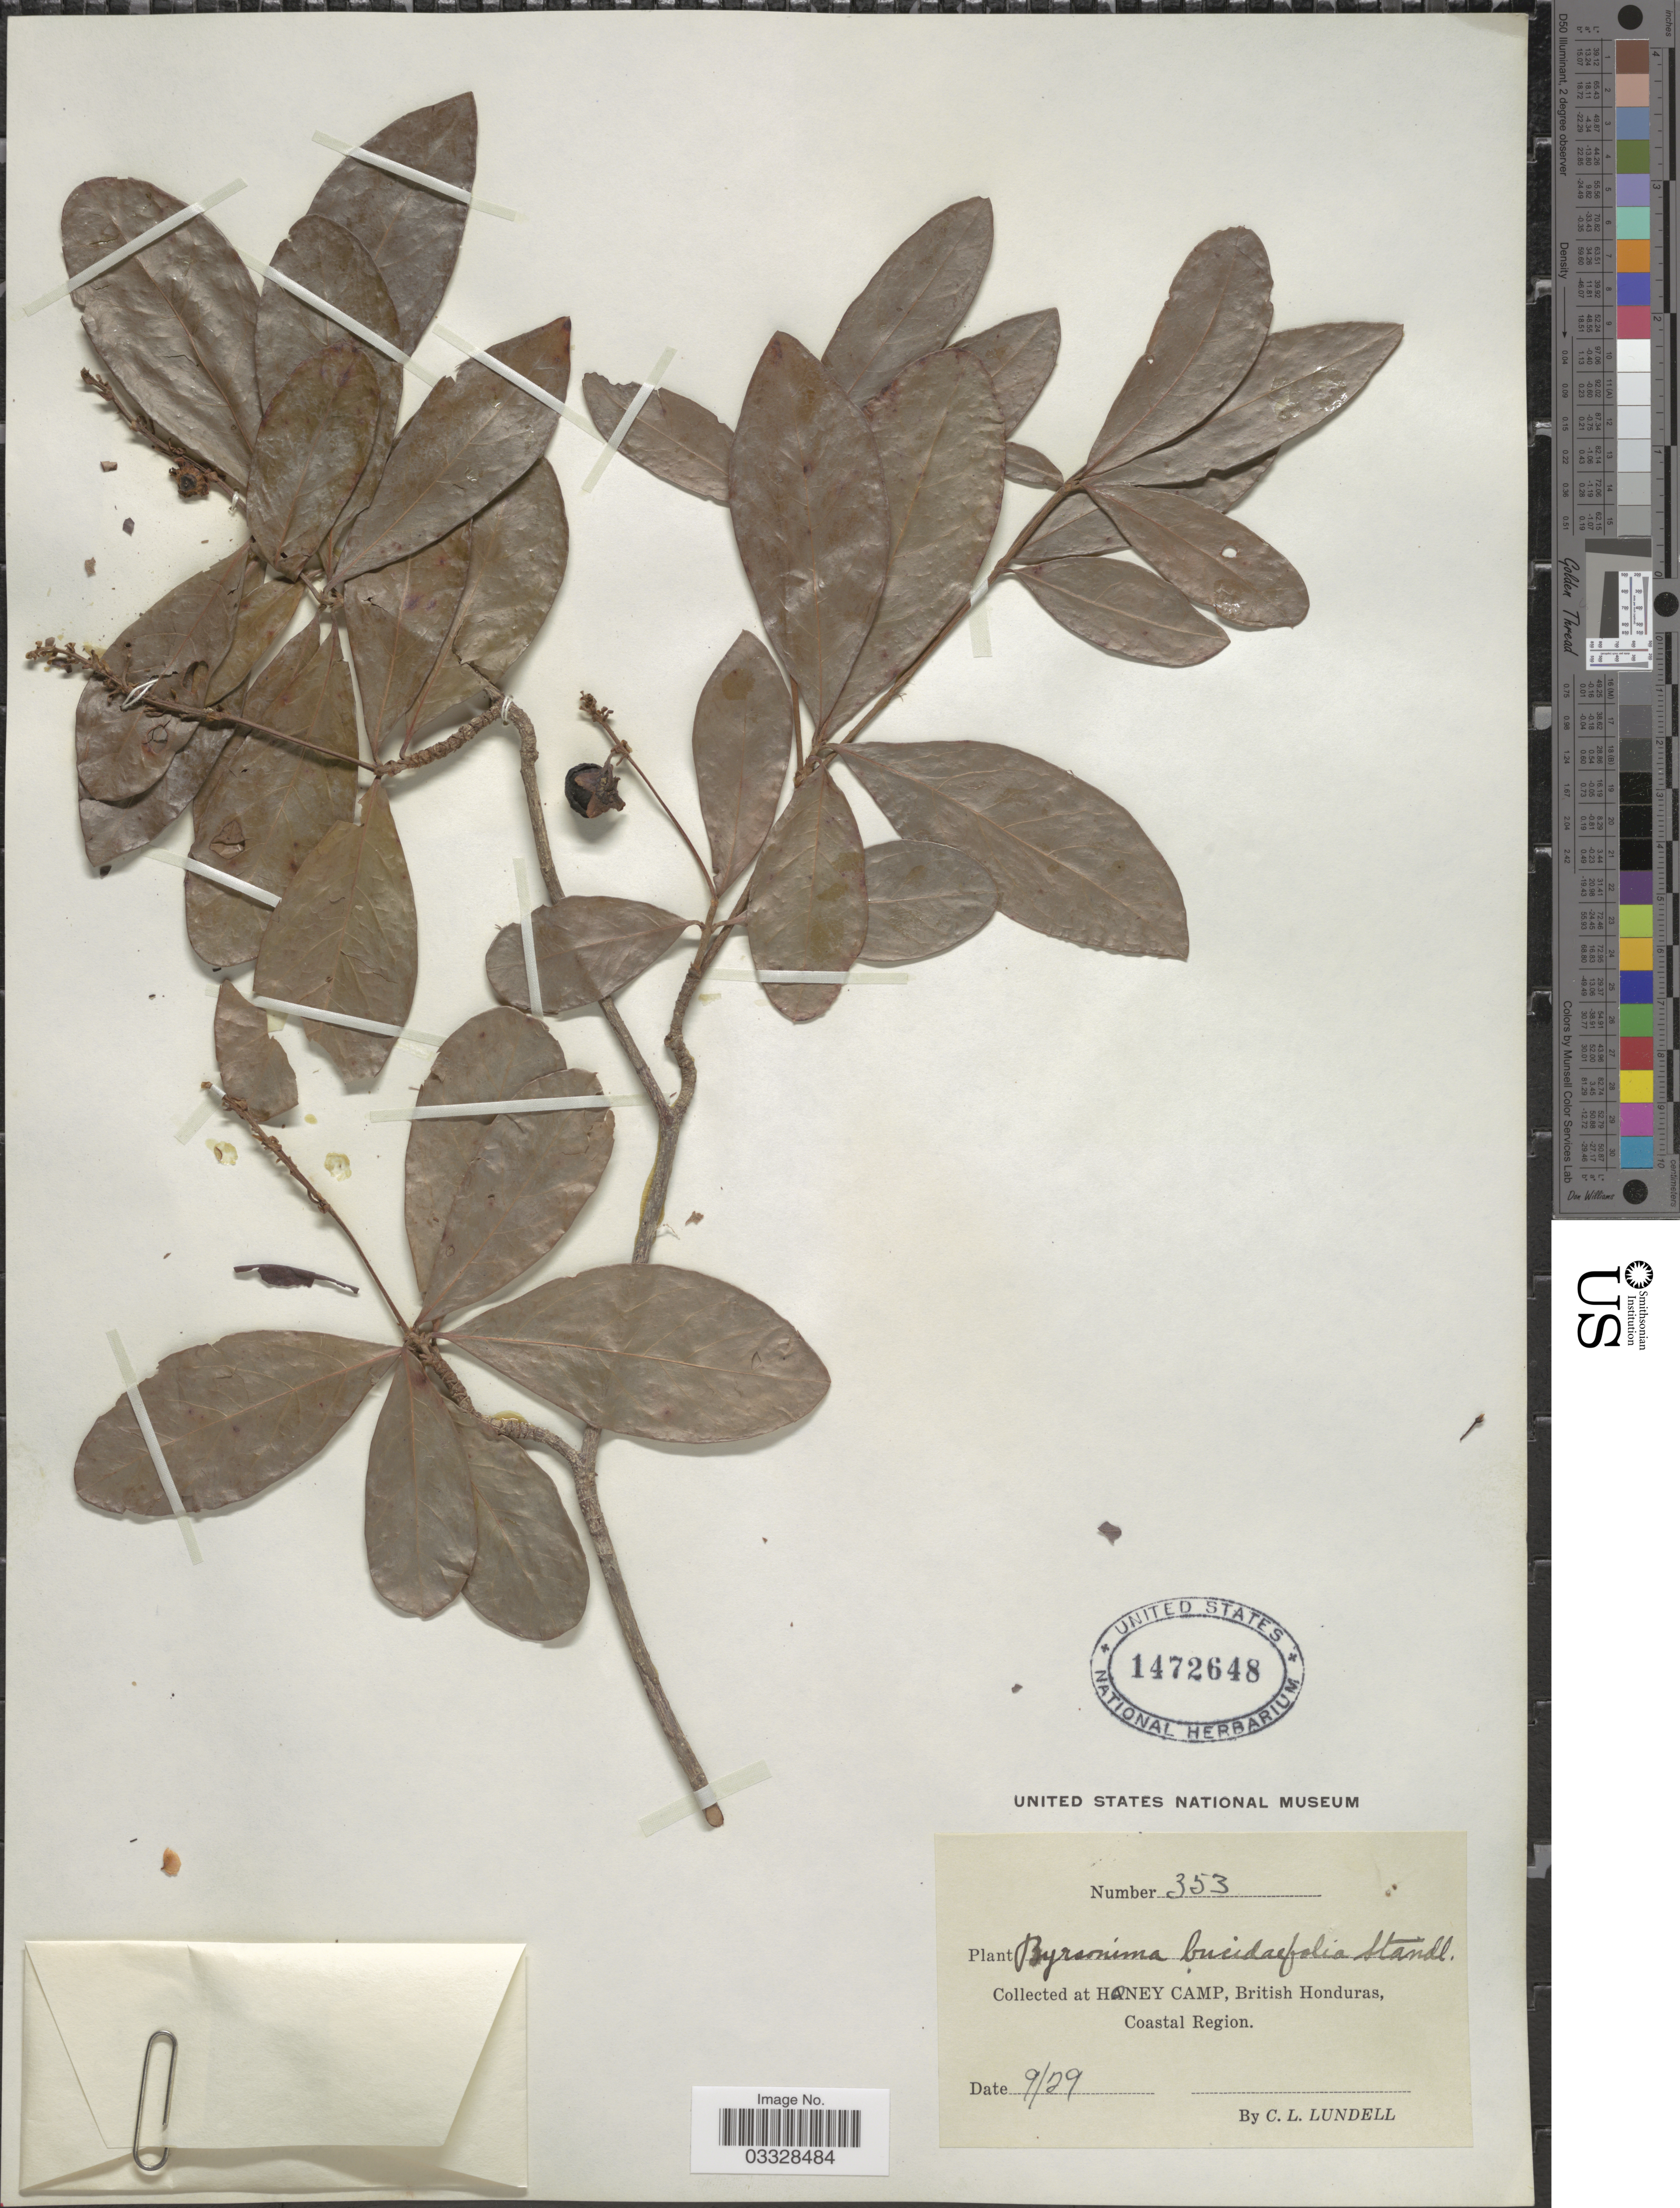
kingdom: Plantae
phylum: Tracheophyta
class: Magnoliopsida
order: Malpighiales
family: Malpighiaceae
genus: Byrsonima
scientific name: Byrsonima bucidifolia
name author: Standl.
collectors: C. L. Lundell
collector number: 353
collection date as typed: Transcribed d/m/y: /9/29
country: Belize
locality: Honey Camp, British Honduras, Coastal Region.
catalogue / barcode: US 1472648